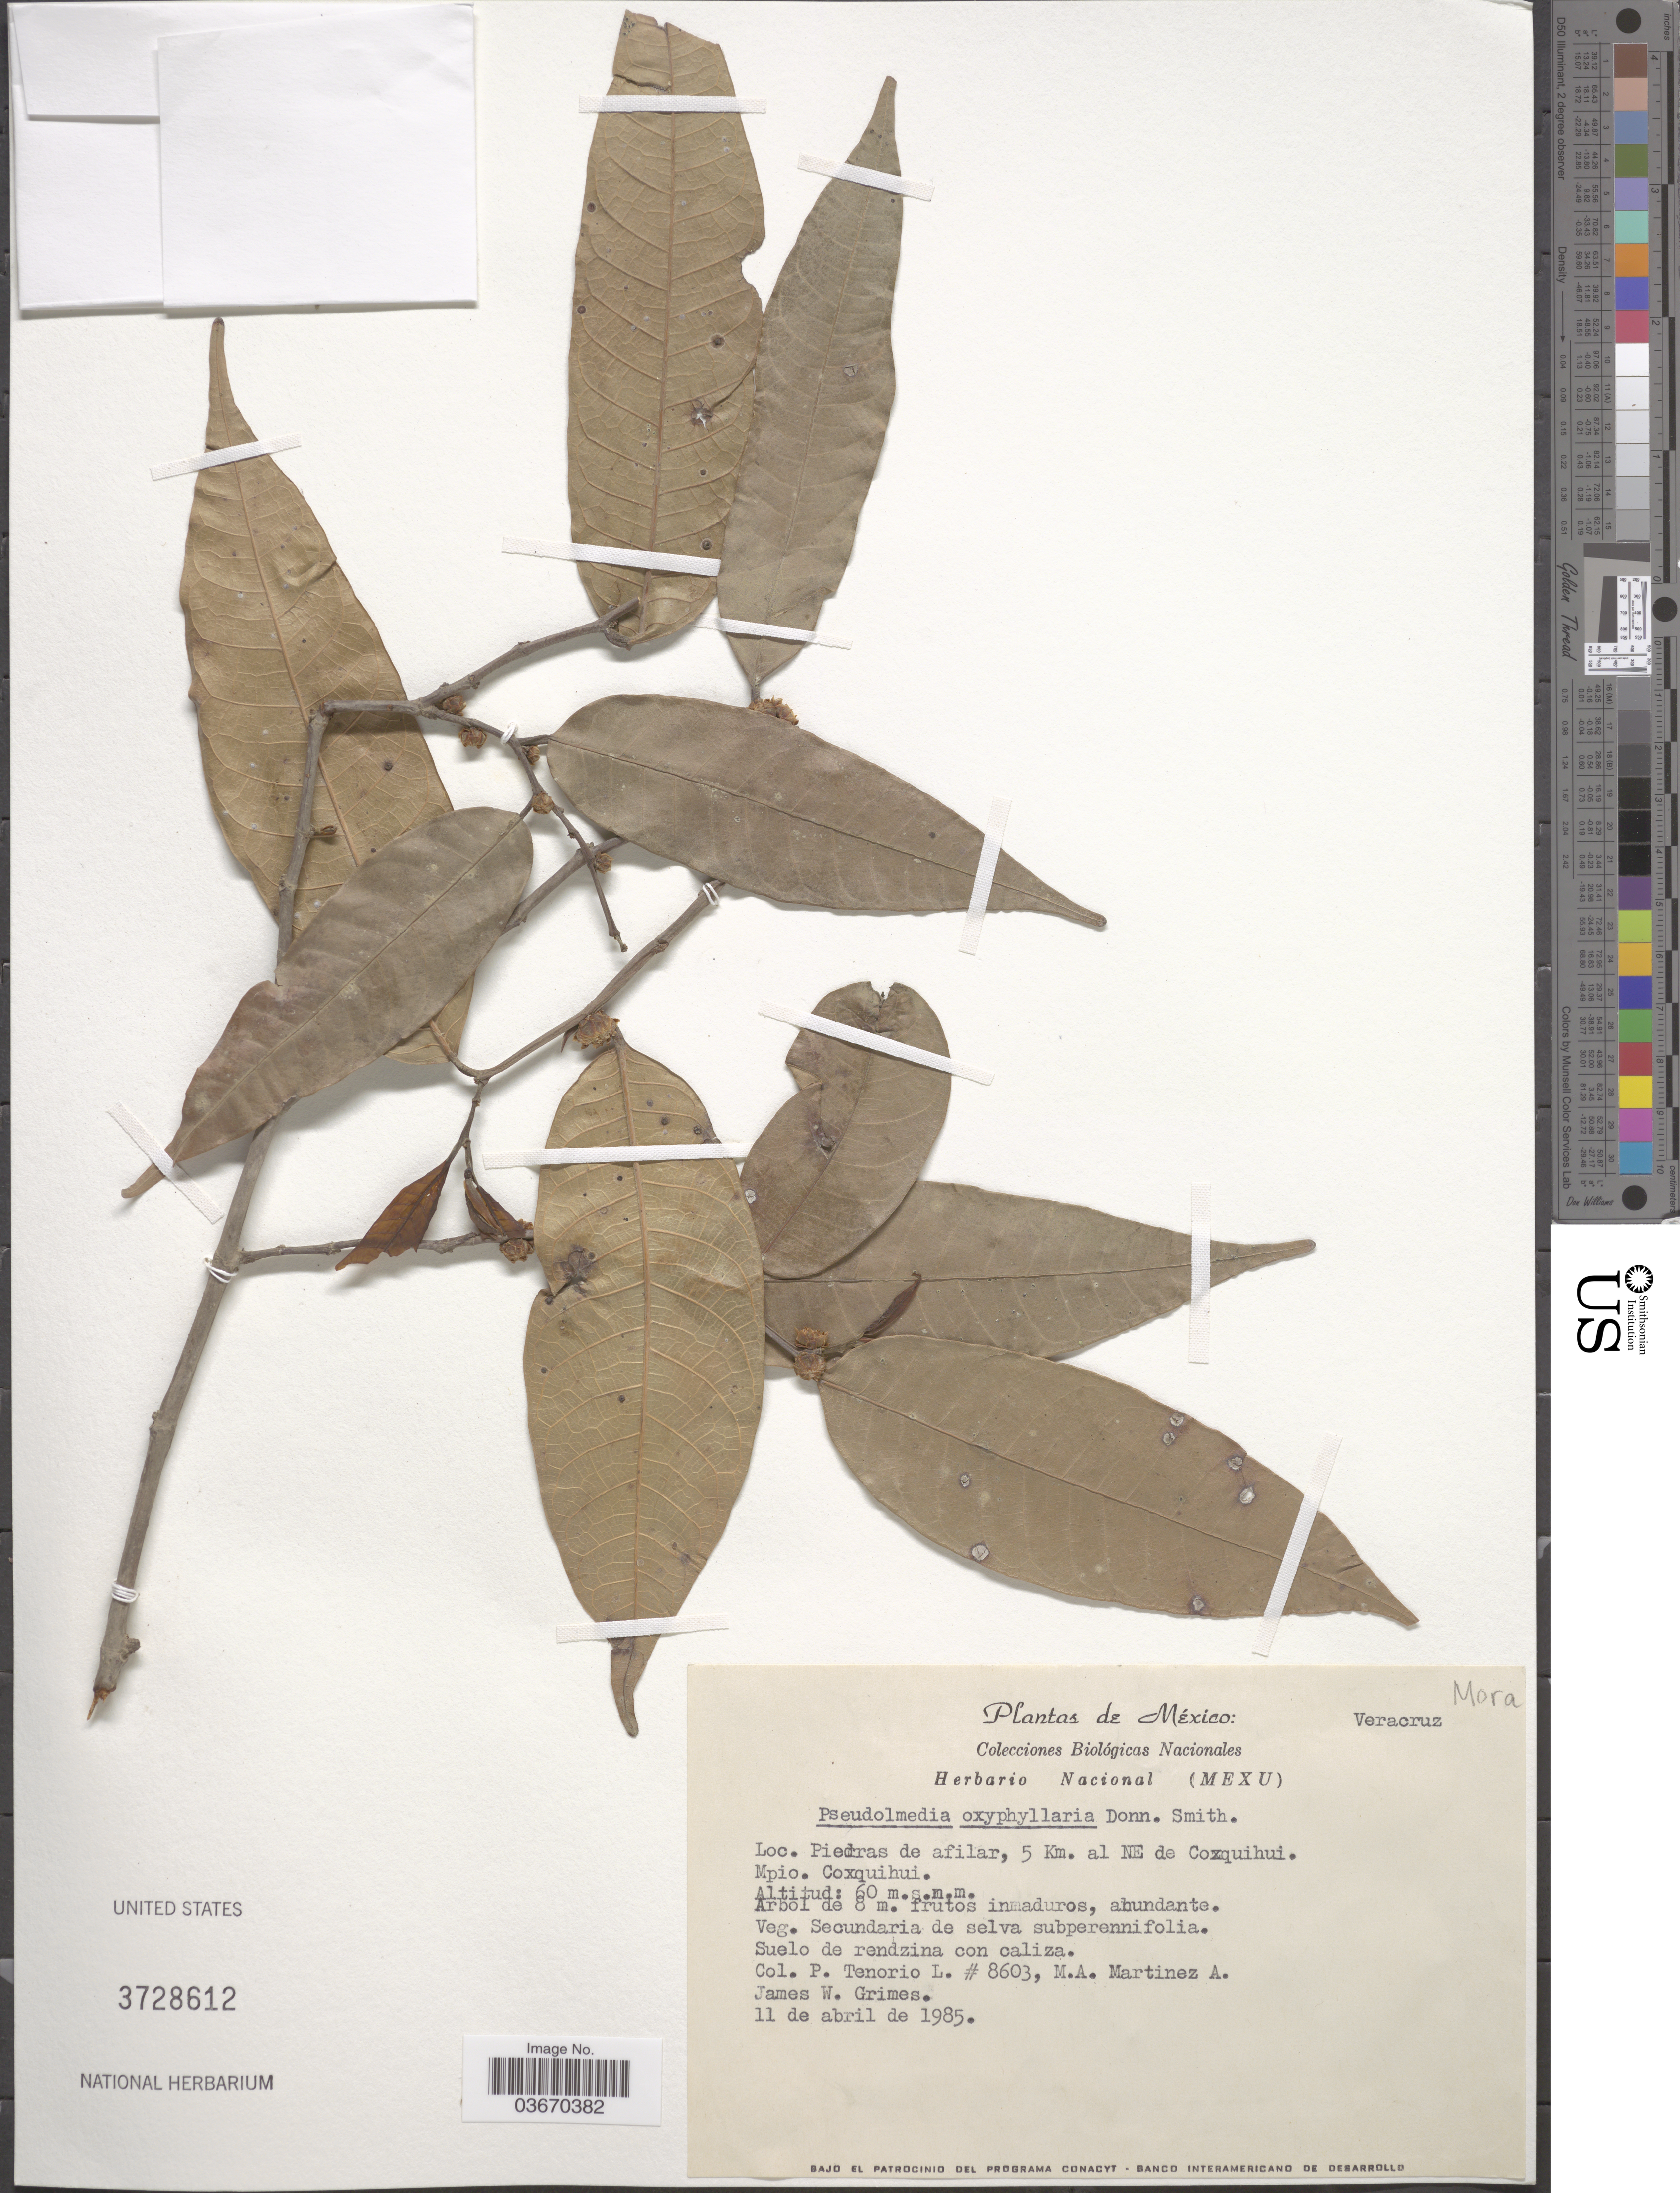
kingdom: Plantae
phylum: Tracheophyta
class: Magnoliopsida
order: Rosales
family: Moraceae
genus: Pseudolmedia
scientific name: Pseudolmedia oxyphyllaria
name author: Donn. Sm.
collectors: P. Tenorio L., M. A. Martínez Alfaro & J. W. Grimes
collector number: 8603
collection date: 1985-04-11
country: Mexico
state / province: Veracruz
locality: Veracruz. Piedras de afilar, 5 Km. al NE de Coxquihui. Mpio. Coxquihui.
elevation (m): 60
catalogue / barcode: US 3728612